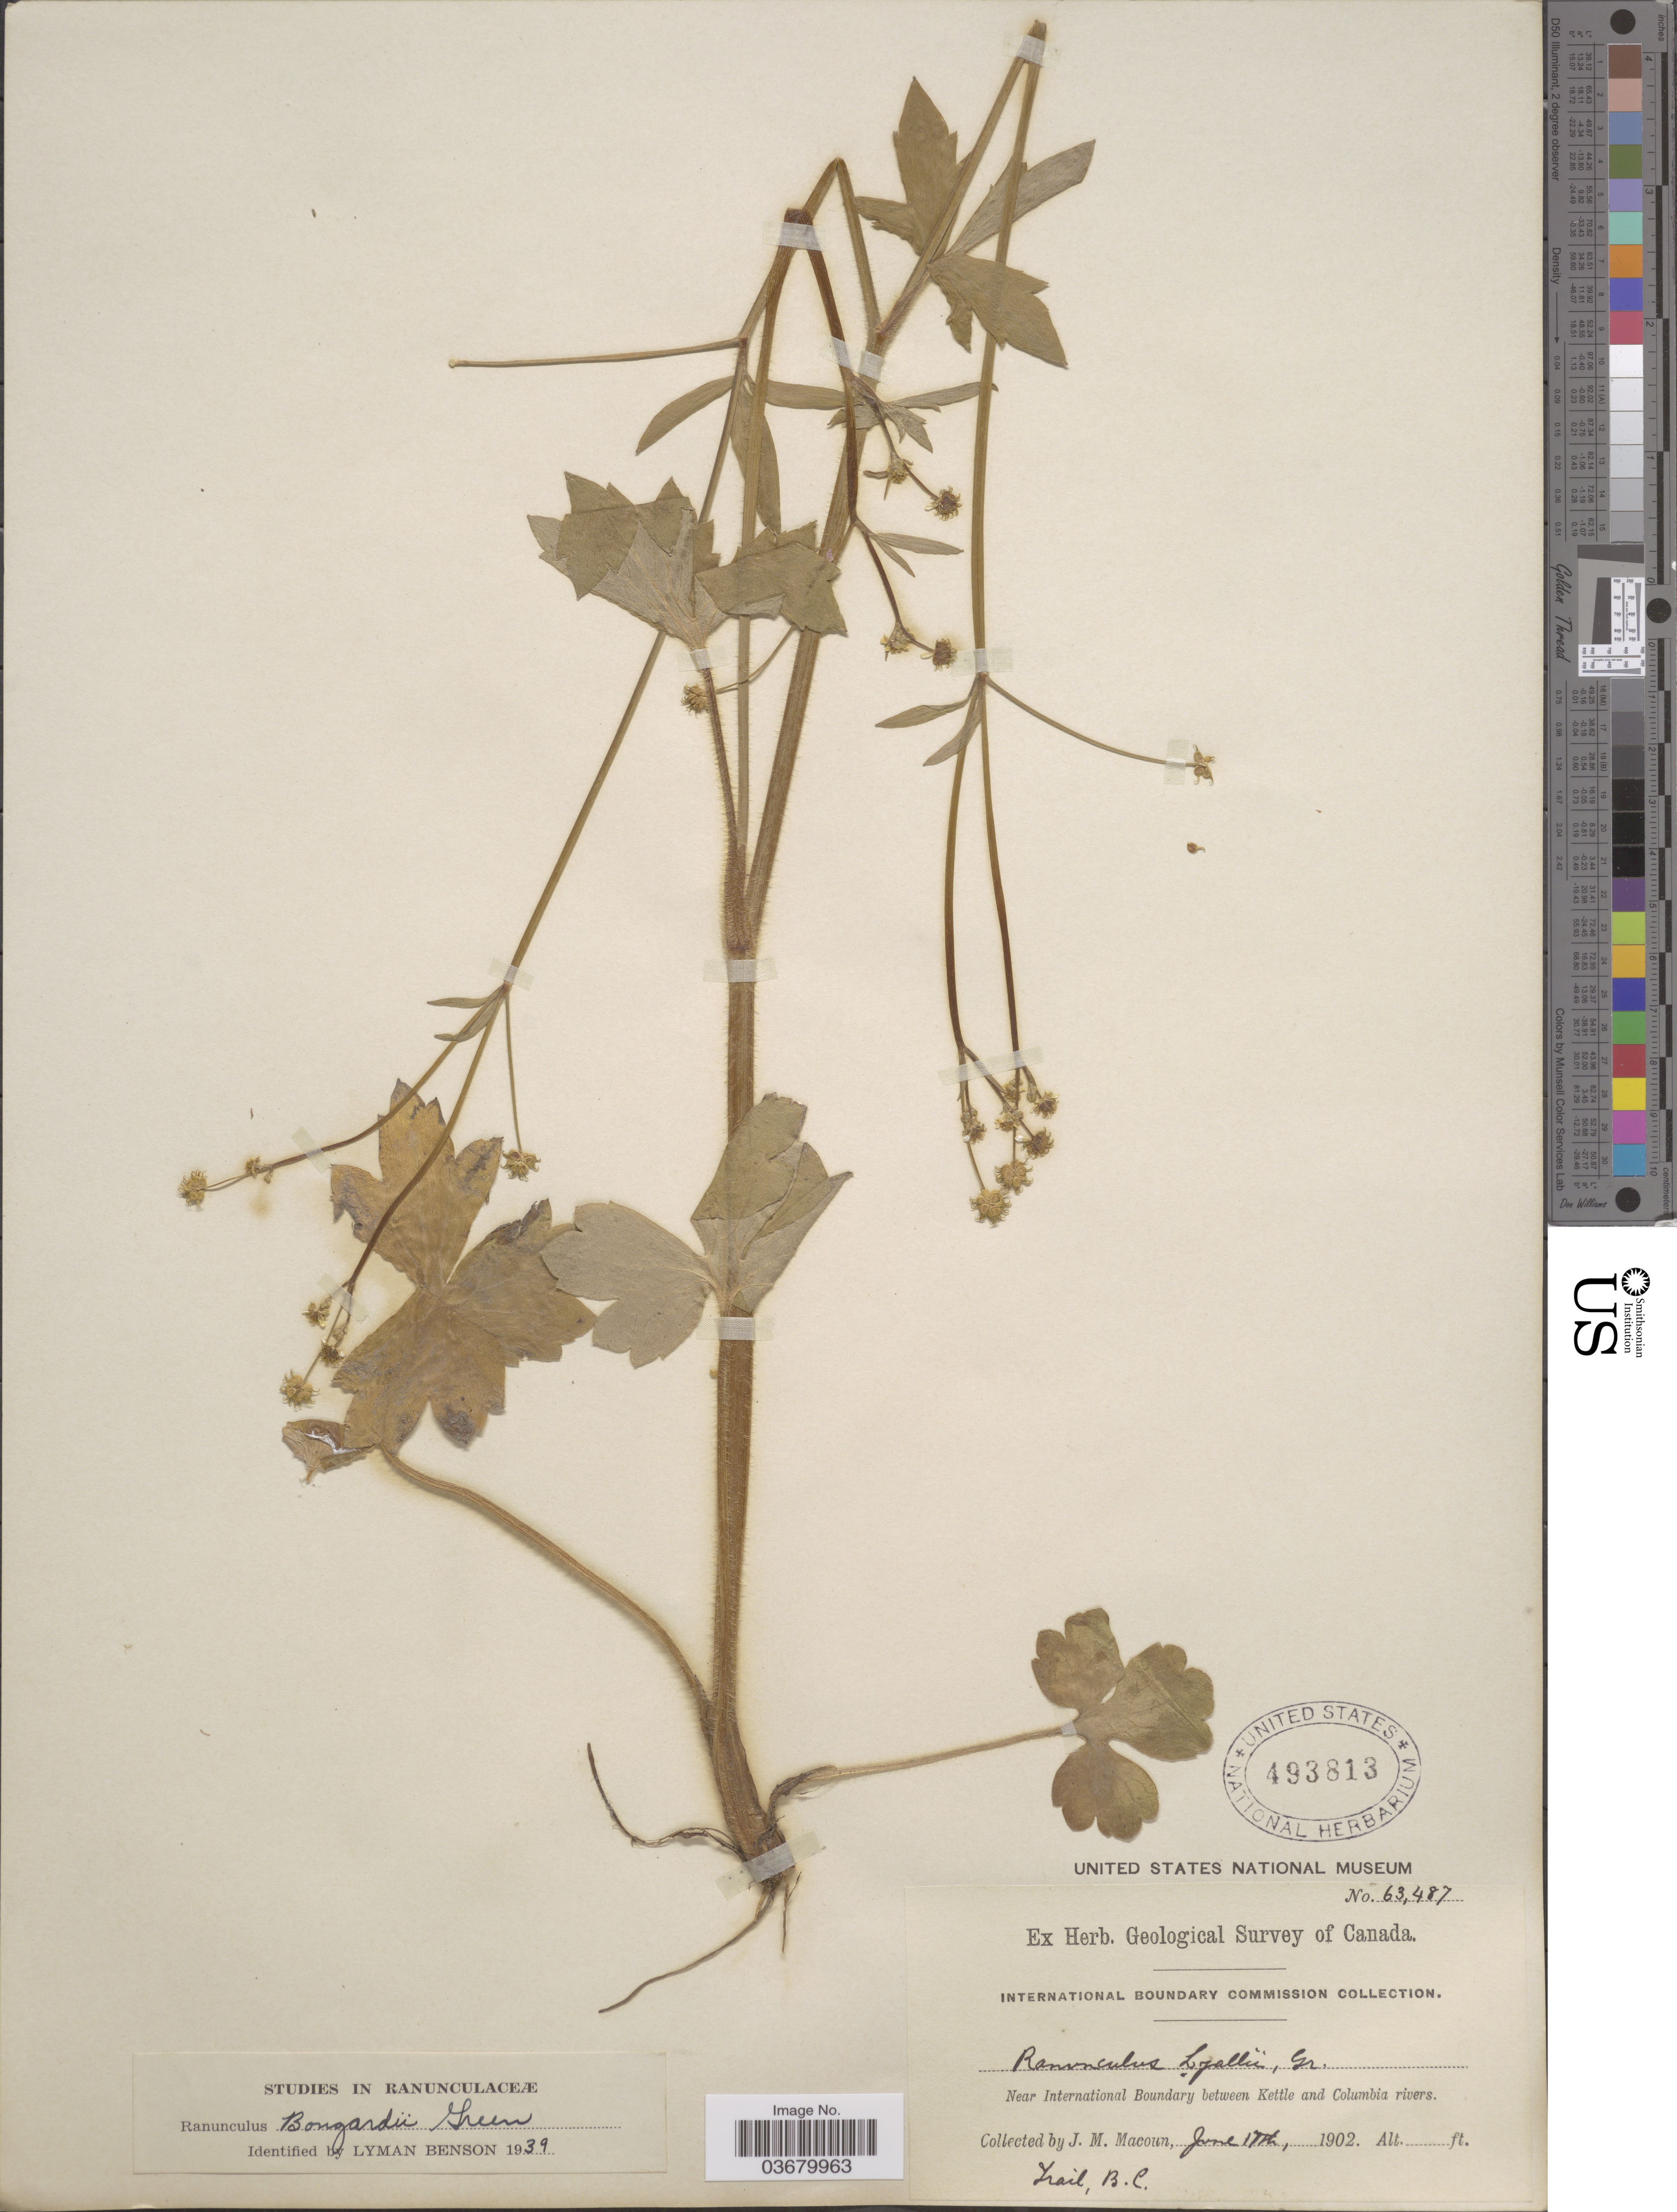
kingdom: Plantae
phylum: Tracheophyta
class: Magnoliopsida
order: Ranunculales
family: Ranunculaceae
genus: Ranunculus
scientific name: Ranunculus bongardii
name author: Greene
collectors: J. M. Macoun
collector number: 63487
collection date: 1902-06-17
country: Canada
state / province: British Columbia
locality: Near International Boundary between Kettle and Columbia rivers. Trail.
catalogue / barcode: US 493813